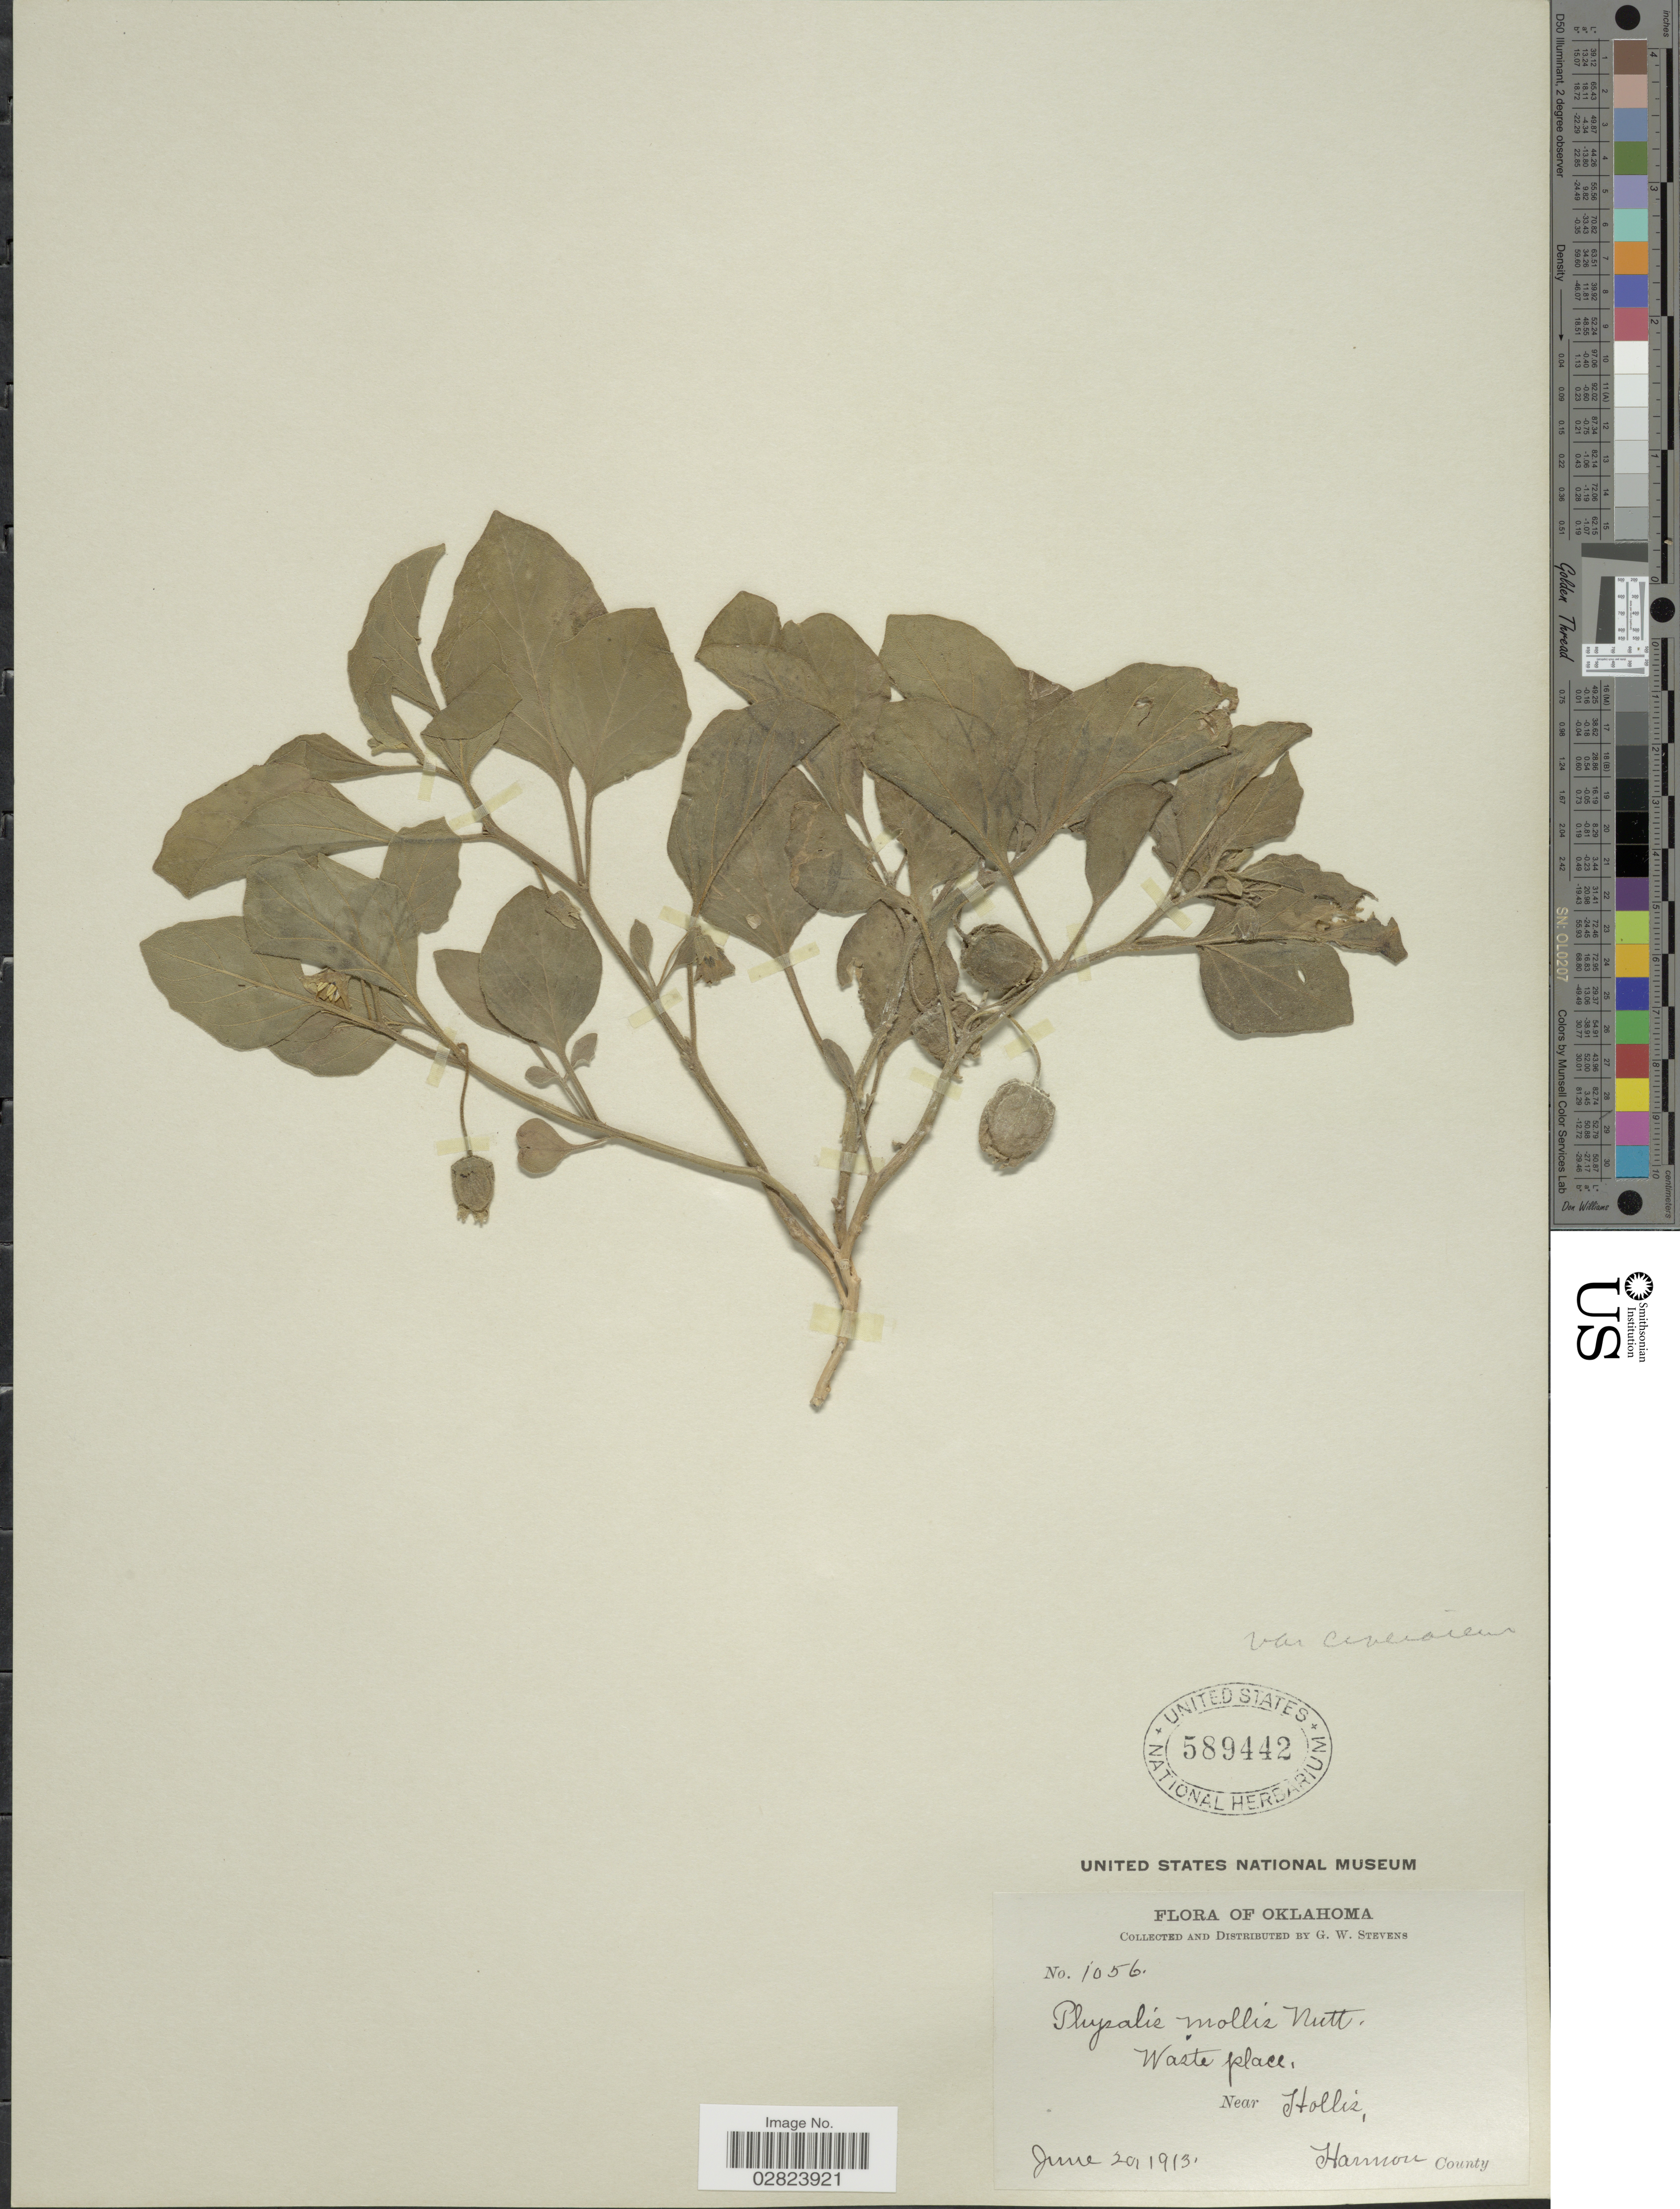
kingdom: Plantae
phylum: Tracheophyta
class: Magnoliopsida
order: Solanales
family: Solanaceae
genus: Physalis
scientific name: Physalis mollis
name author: Nutt.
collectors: G. W. Stevens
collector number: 1056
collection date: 1913-06-20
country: United States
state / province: Oklahoma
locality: Near Hollis. Harmon County.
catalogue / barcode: US 589442